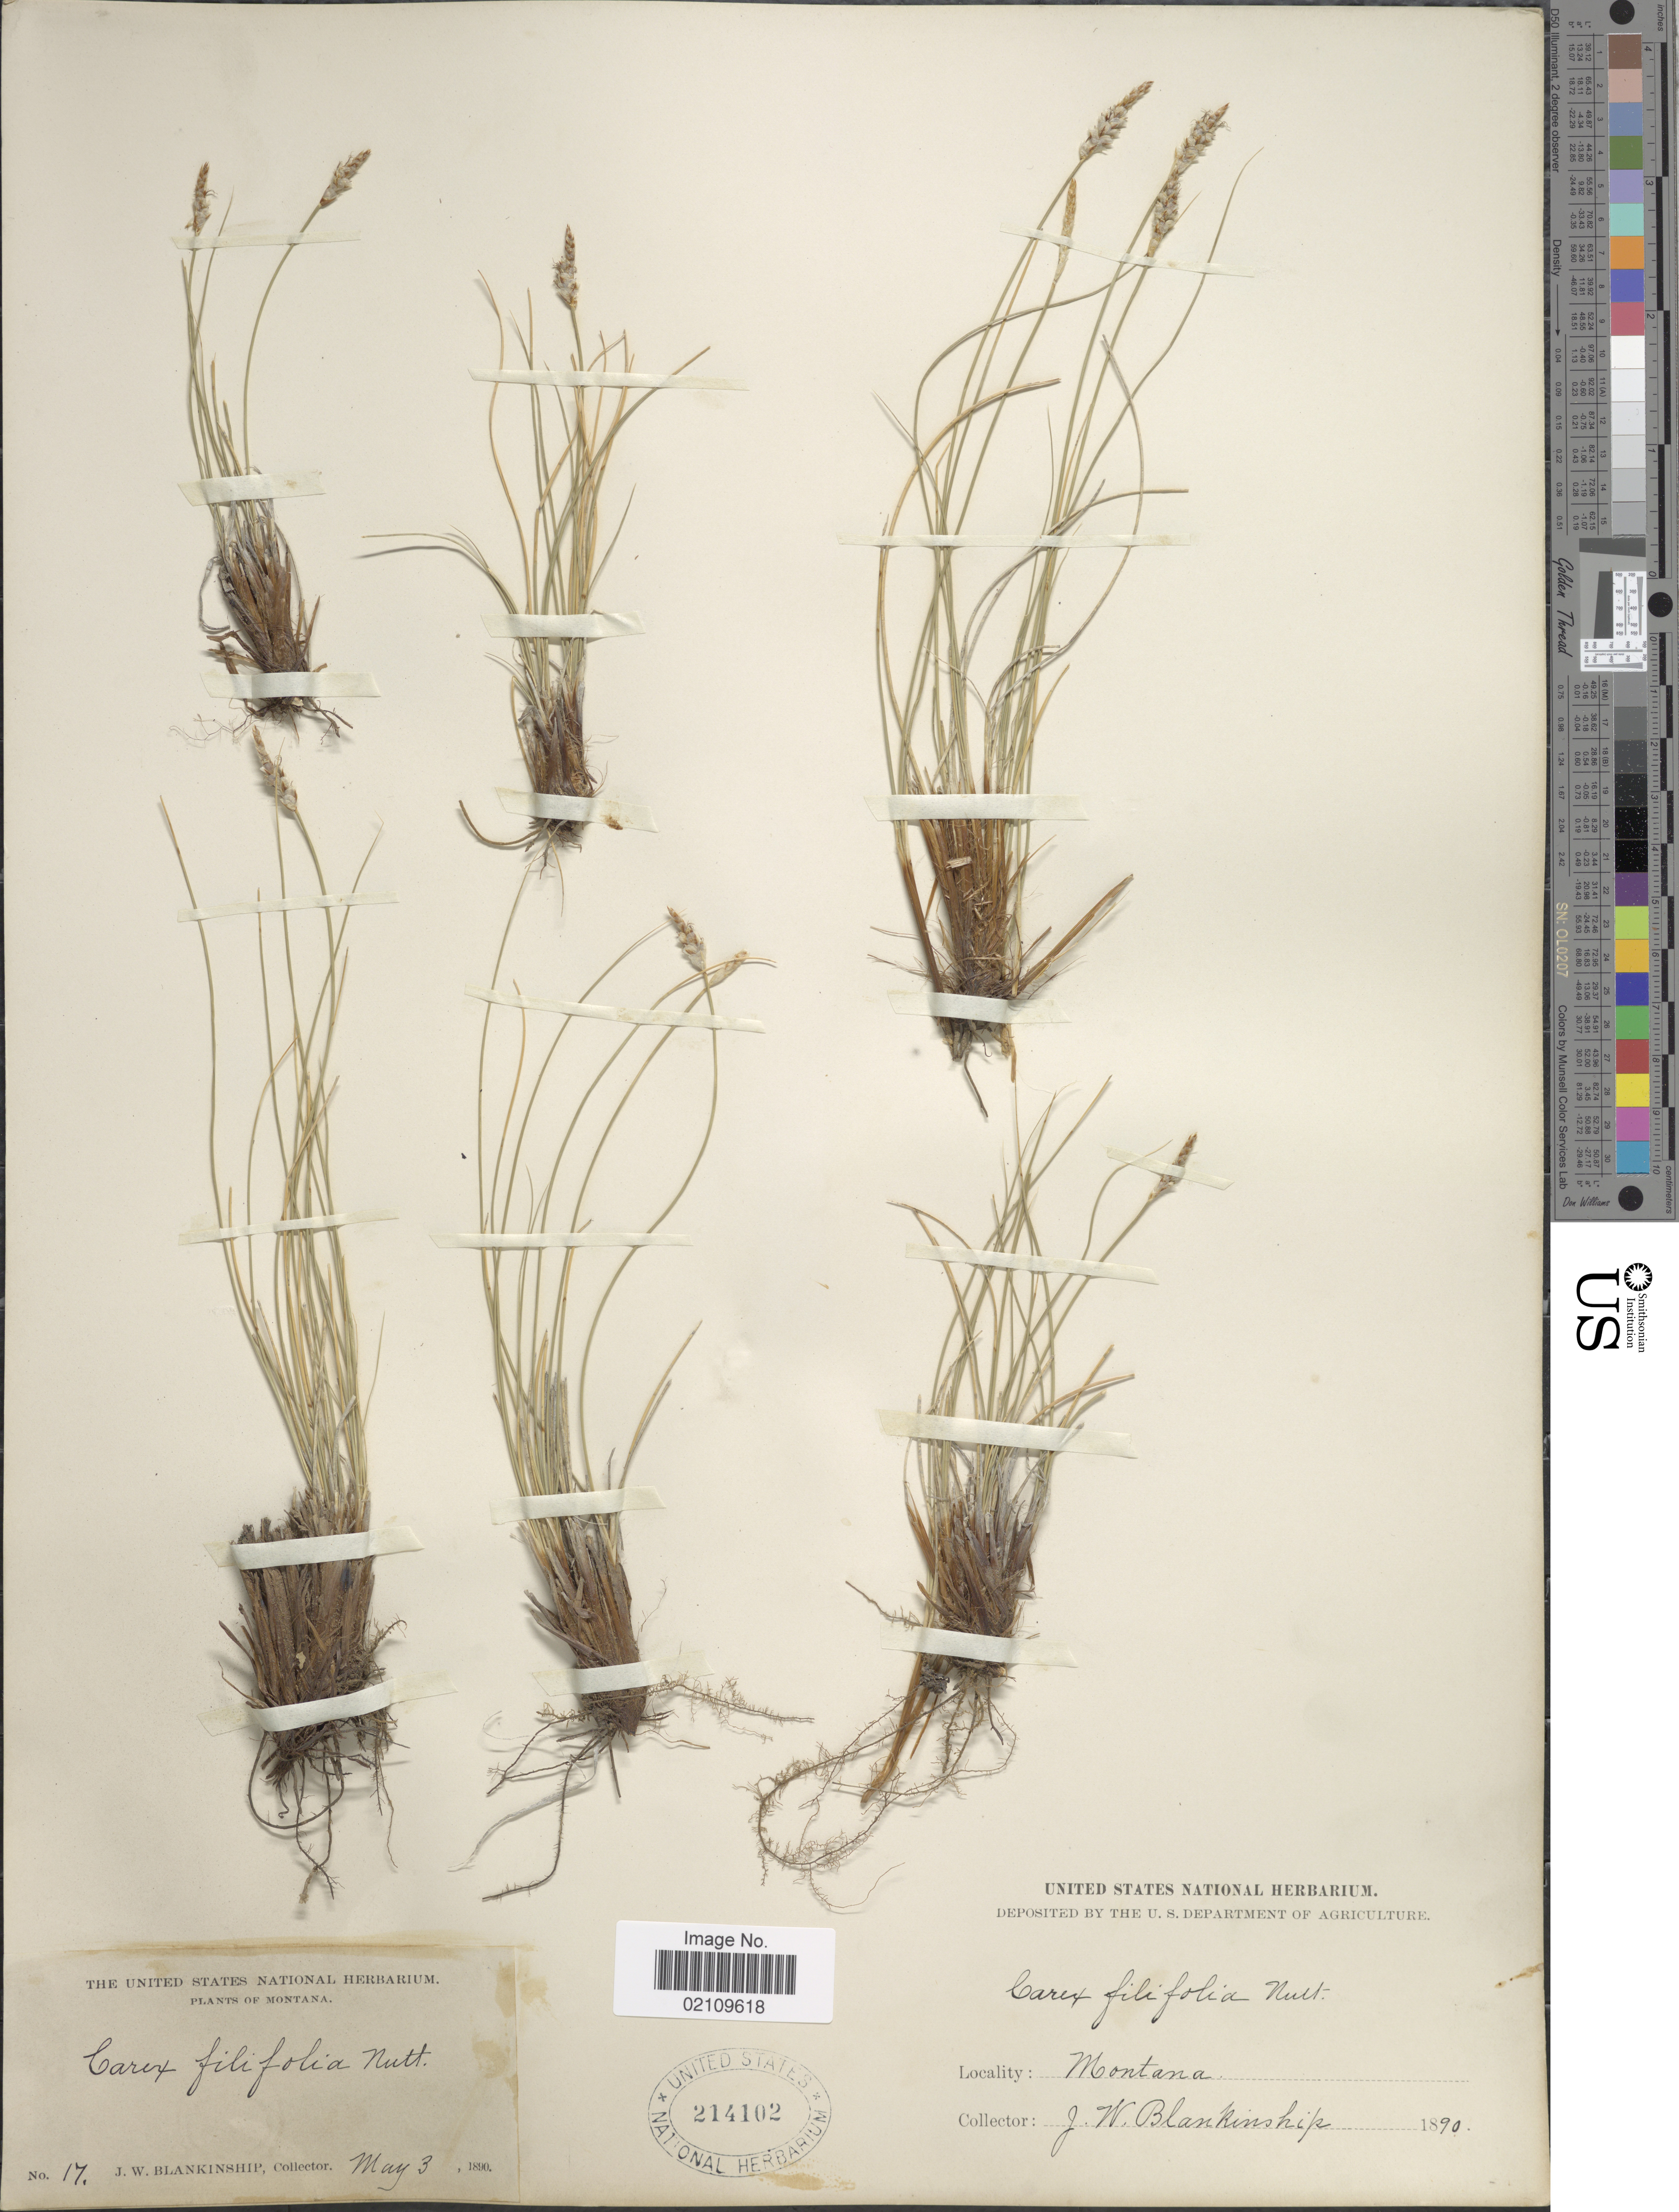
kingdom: Plantae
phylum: Tracheophyta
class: Liliopsida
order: Poales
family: Cyperaceae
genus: Carex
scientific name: Carex filifolia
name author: Nutt.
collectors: J. W. Blankinship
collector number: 17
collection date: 1890-05-03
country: United States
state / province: Montana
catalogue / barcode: US 214102